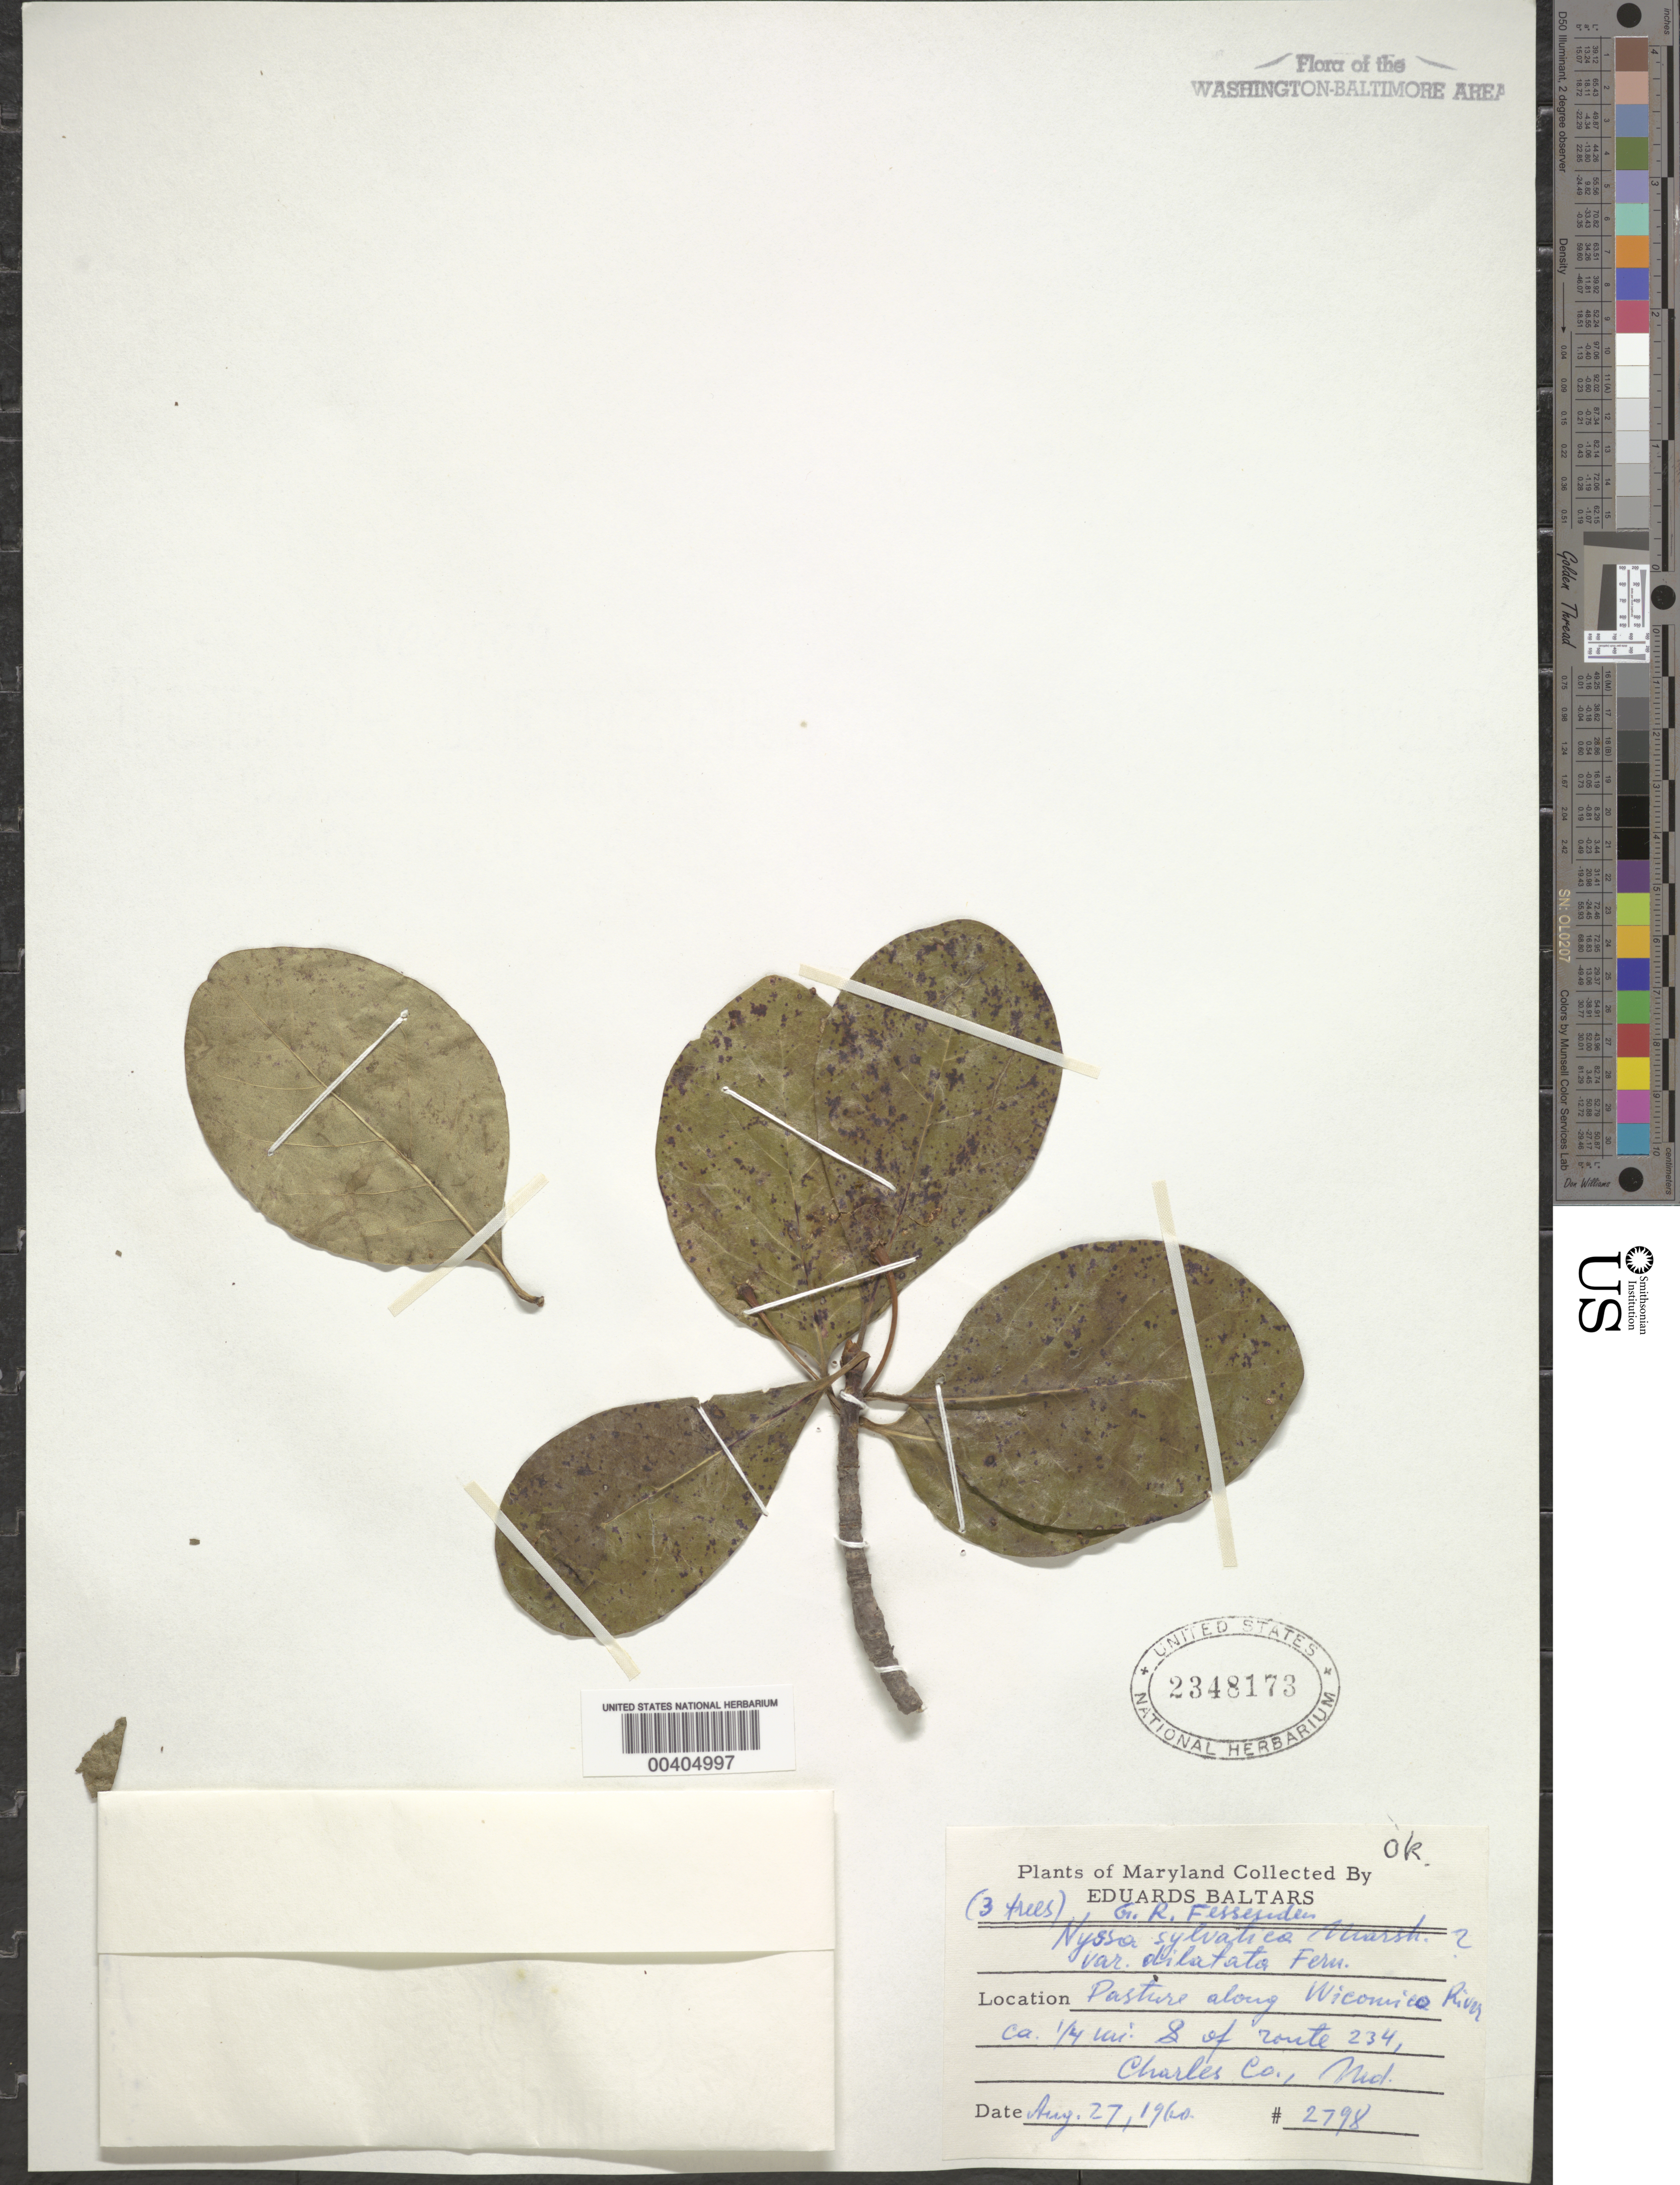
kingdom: Plantae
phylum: Tracheophyta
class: Magnoliopsida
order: Cornales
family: Nyssaceae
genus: Nyssa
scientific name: Nyssa sylvatica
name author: Marshall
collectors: G. Fessenden & E. Baltars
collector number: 2798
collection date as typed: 27 Aug 1960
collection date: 1960-08-27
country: United States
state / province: Maryland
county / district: Charles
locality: Along Wicomico River ca. .25 mi. S of Rt. 234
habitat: Pasture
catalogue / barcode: US 2348173